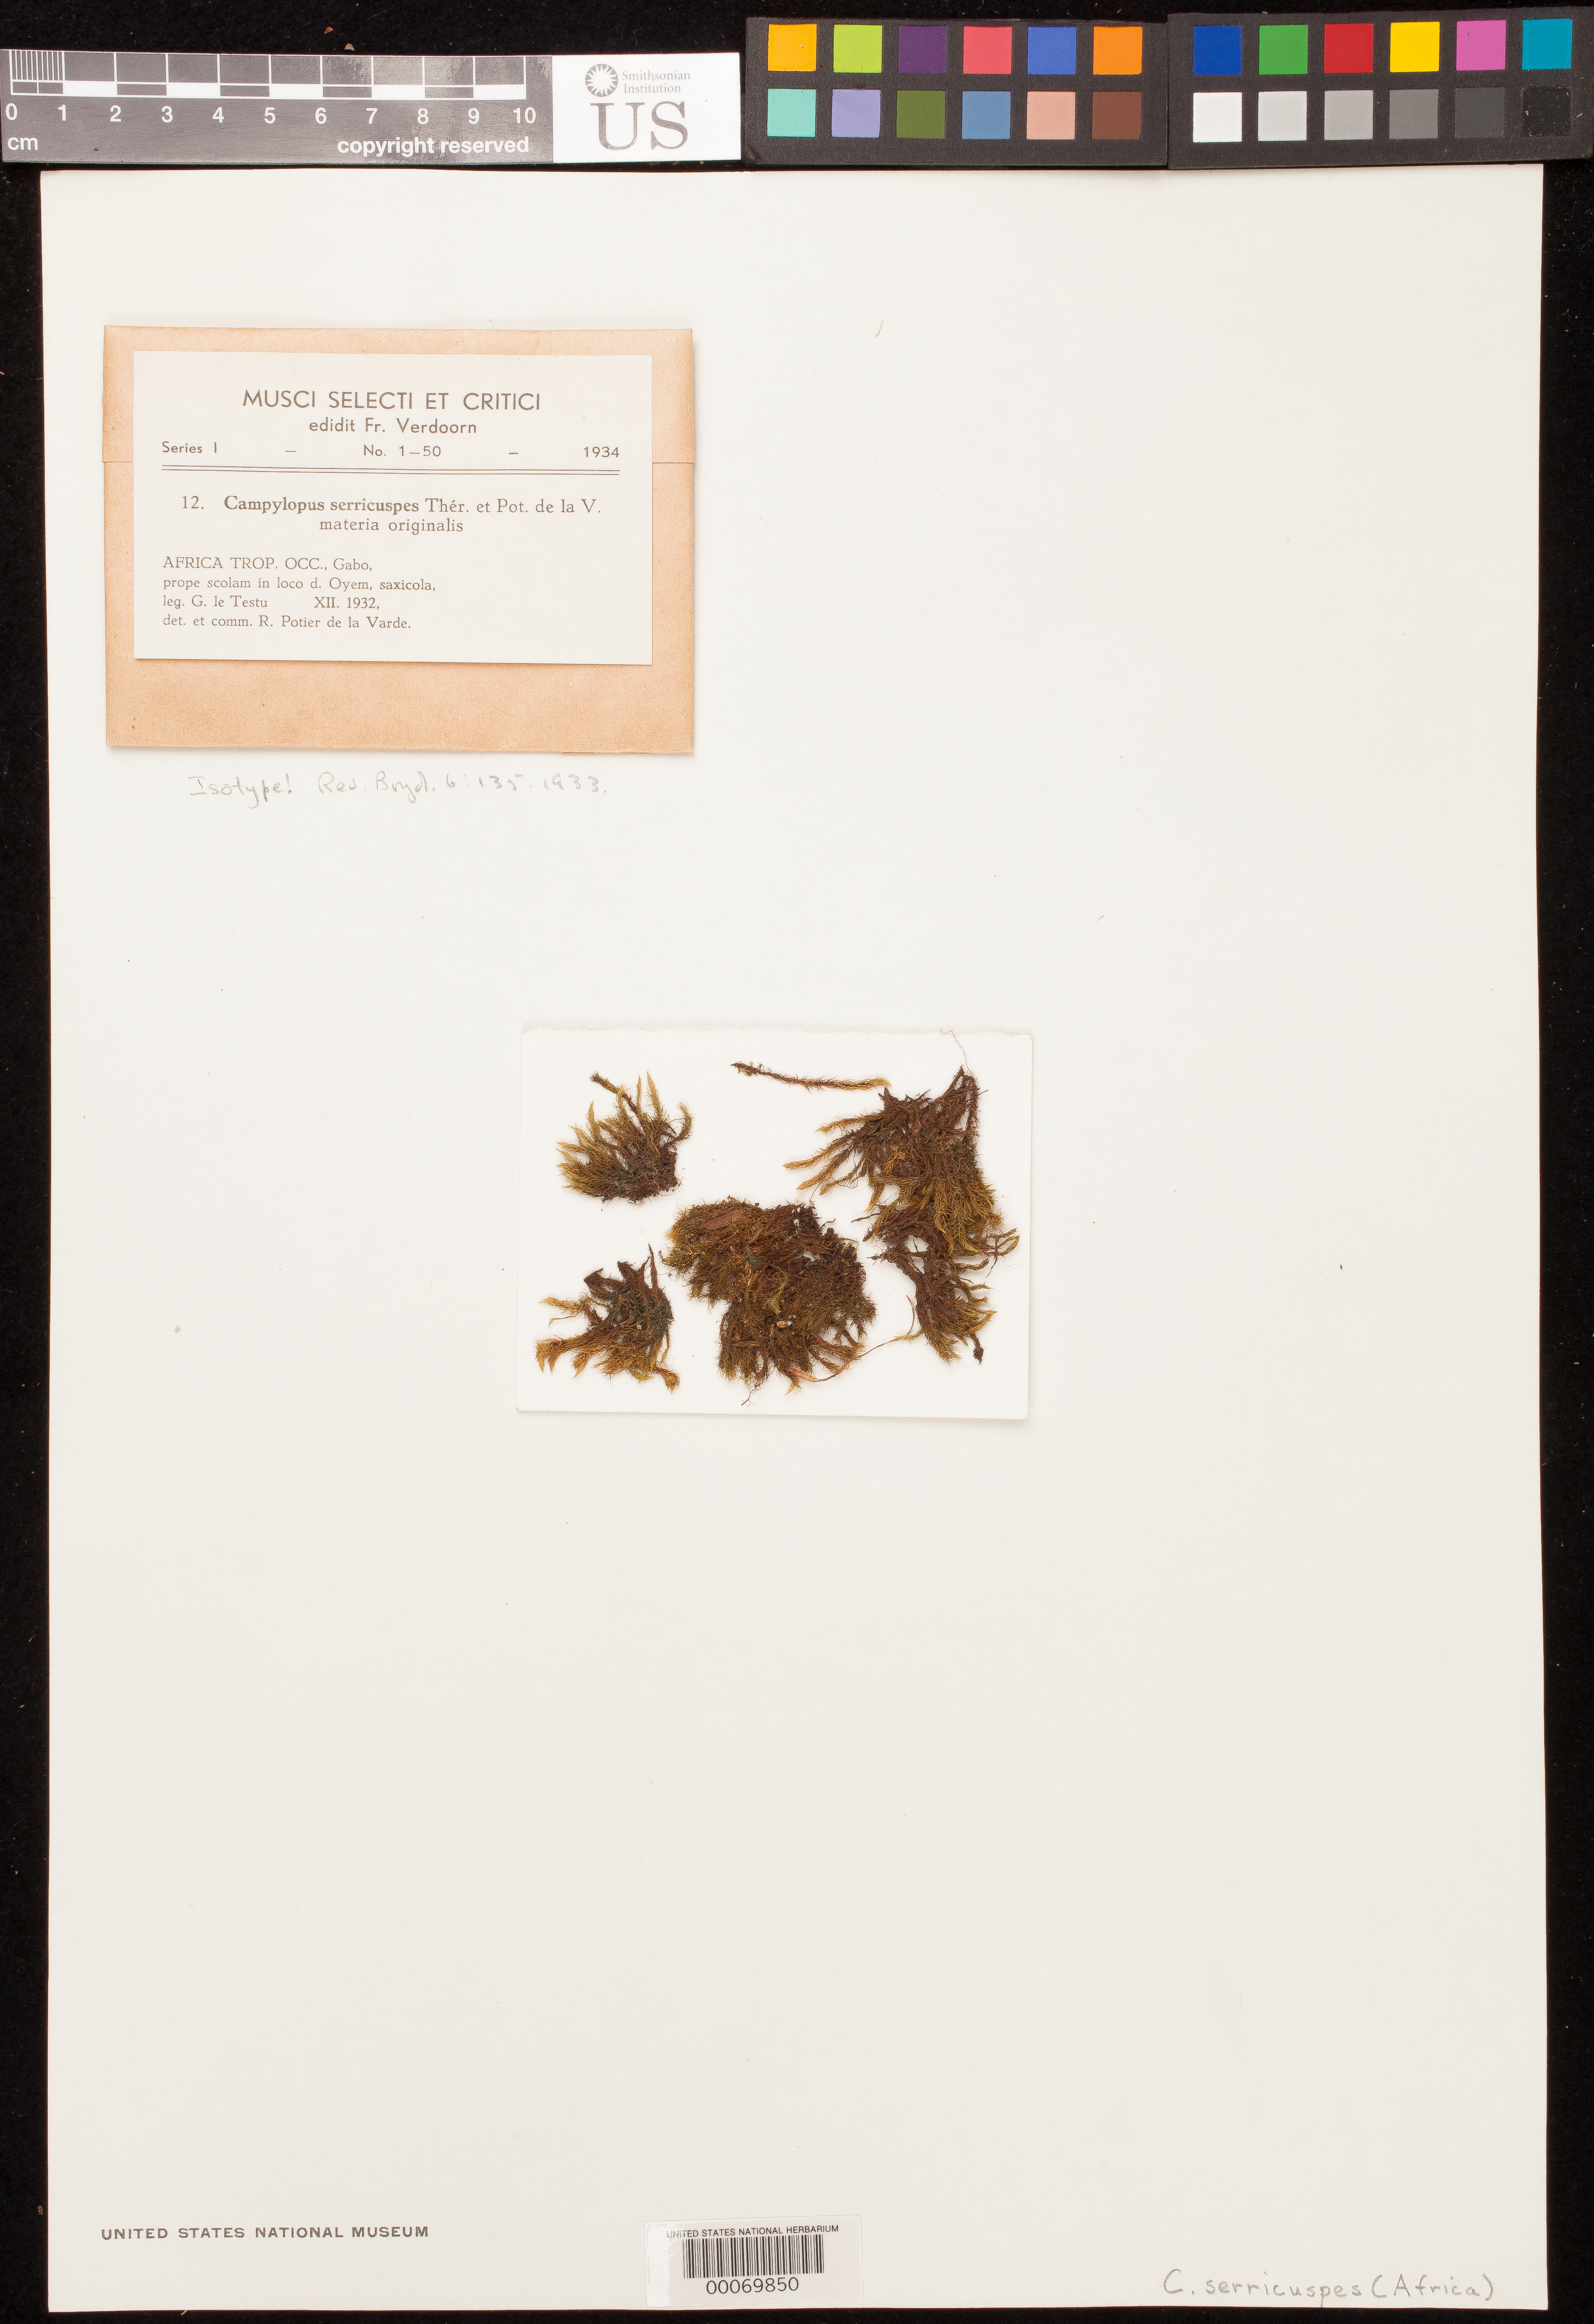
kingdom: Plantae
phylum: Bryophyta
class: Bryopsida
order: Dicranales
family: Leucobryaceae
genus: Campylopus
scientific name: Campylopus serricuspis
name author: Thér. & P. de la Varde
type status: Isotype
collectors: G. Testu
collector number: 12 Mus. Sel. Crit.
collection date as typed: Dec 1932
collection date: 1932-12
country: Gabon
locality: Oyem.